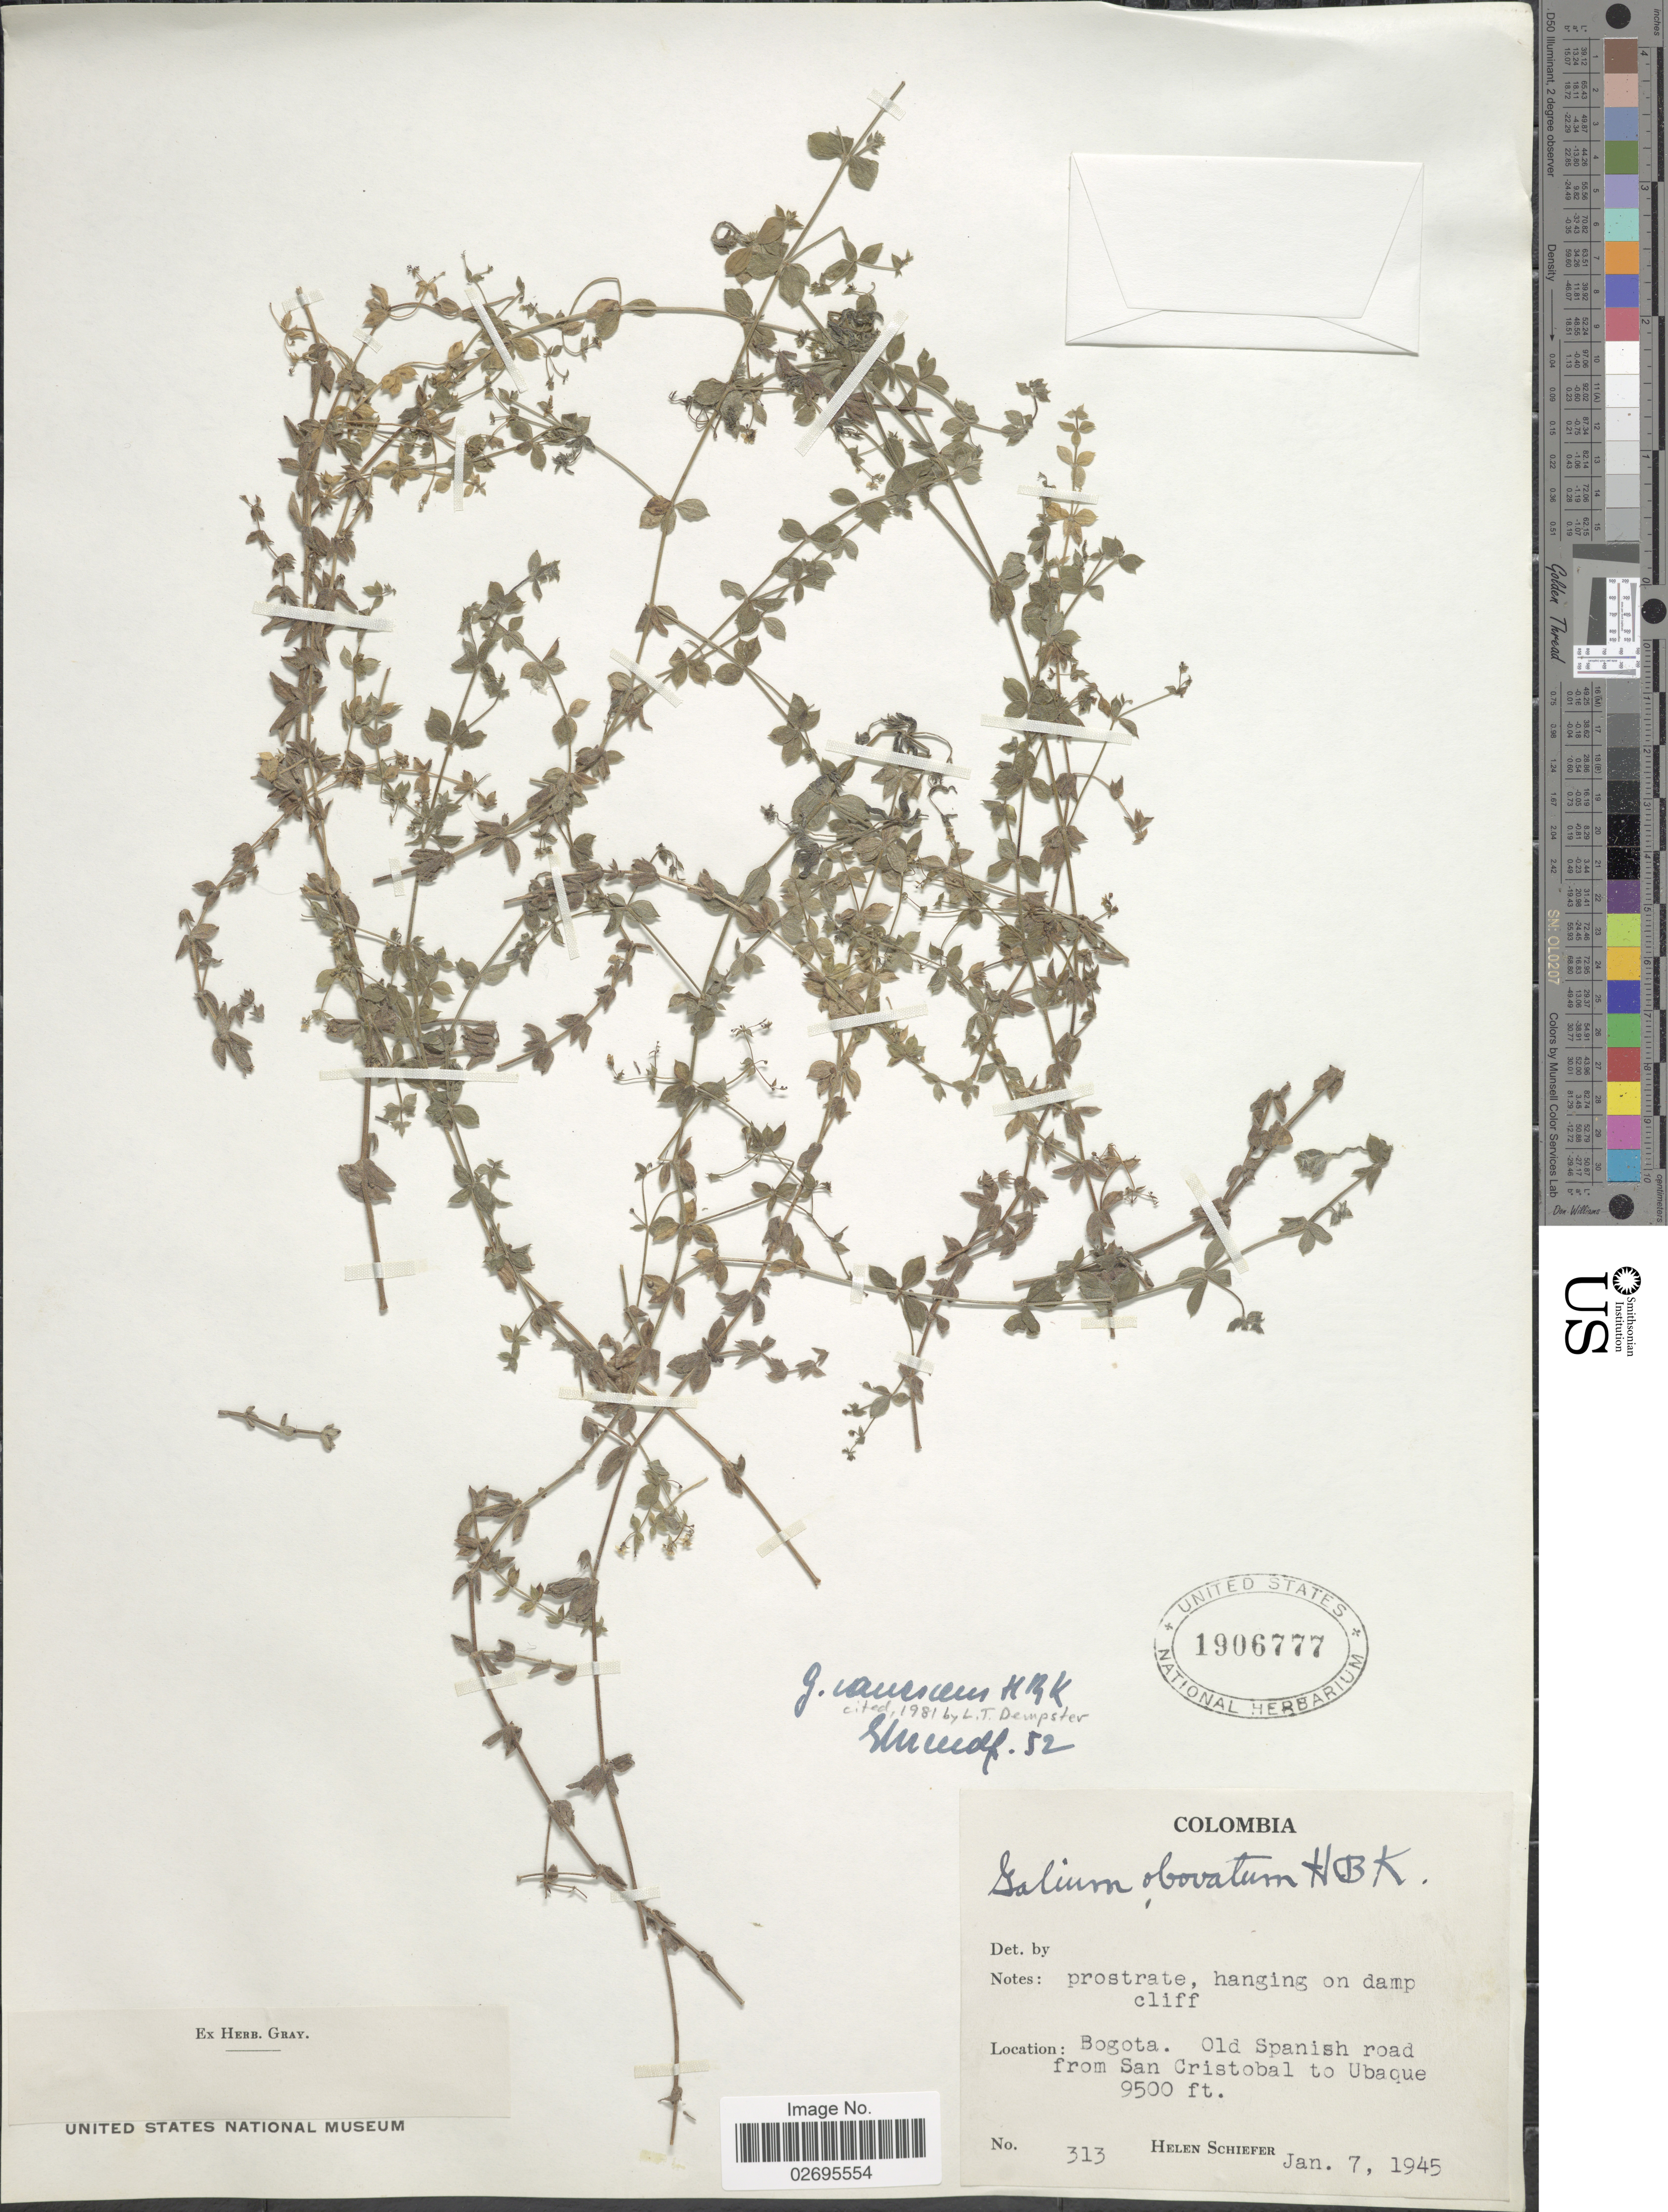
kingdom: Plantae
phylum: Tracheophyta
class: Magnoliopsida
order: Gentianales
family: Rubiaceae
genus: Galium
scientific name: Galium canescens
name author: Kunth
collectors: H. Schiefer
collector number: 313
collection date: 1945-01-07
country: Colombia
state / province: Bogota D.C.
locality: Bogota. Old Spanish road from San Cristobal to Ubaque.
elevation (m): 2896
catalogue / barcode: US 1906777